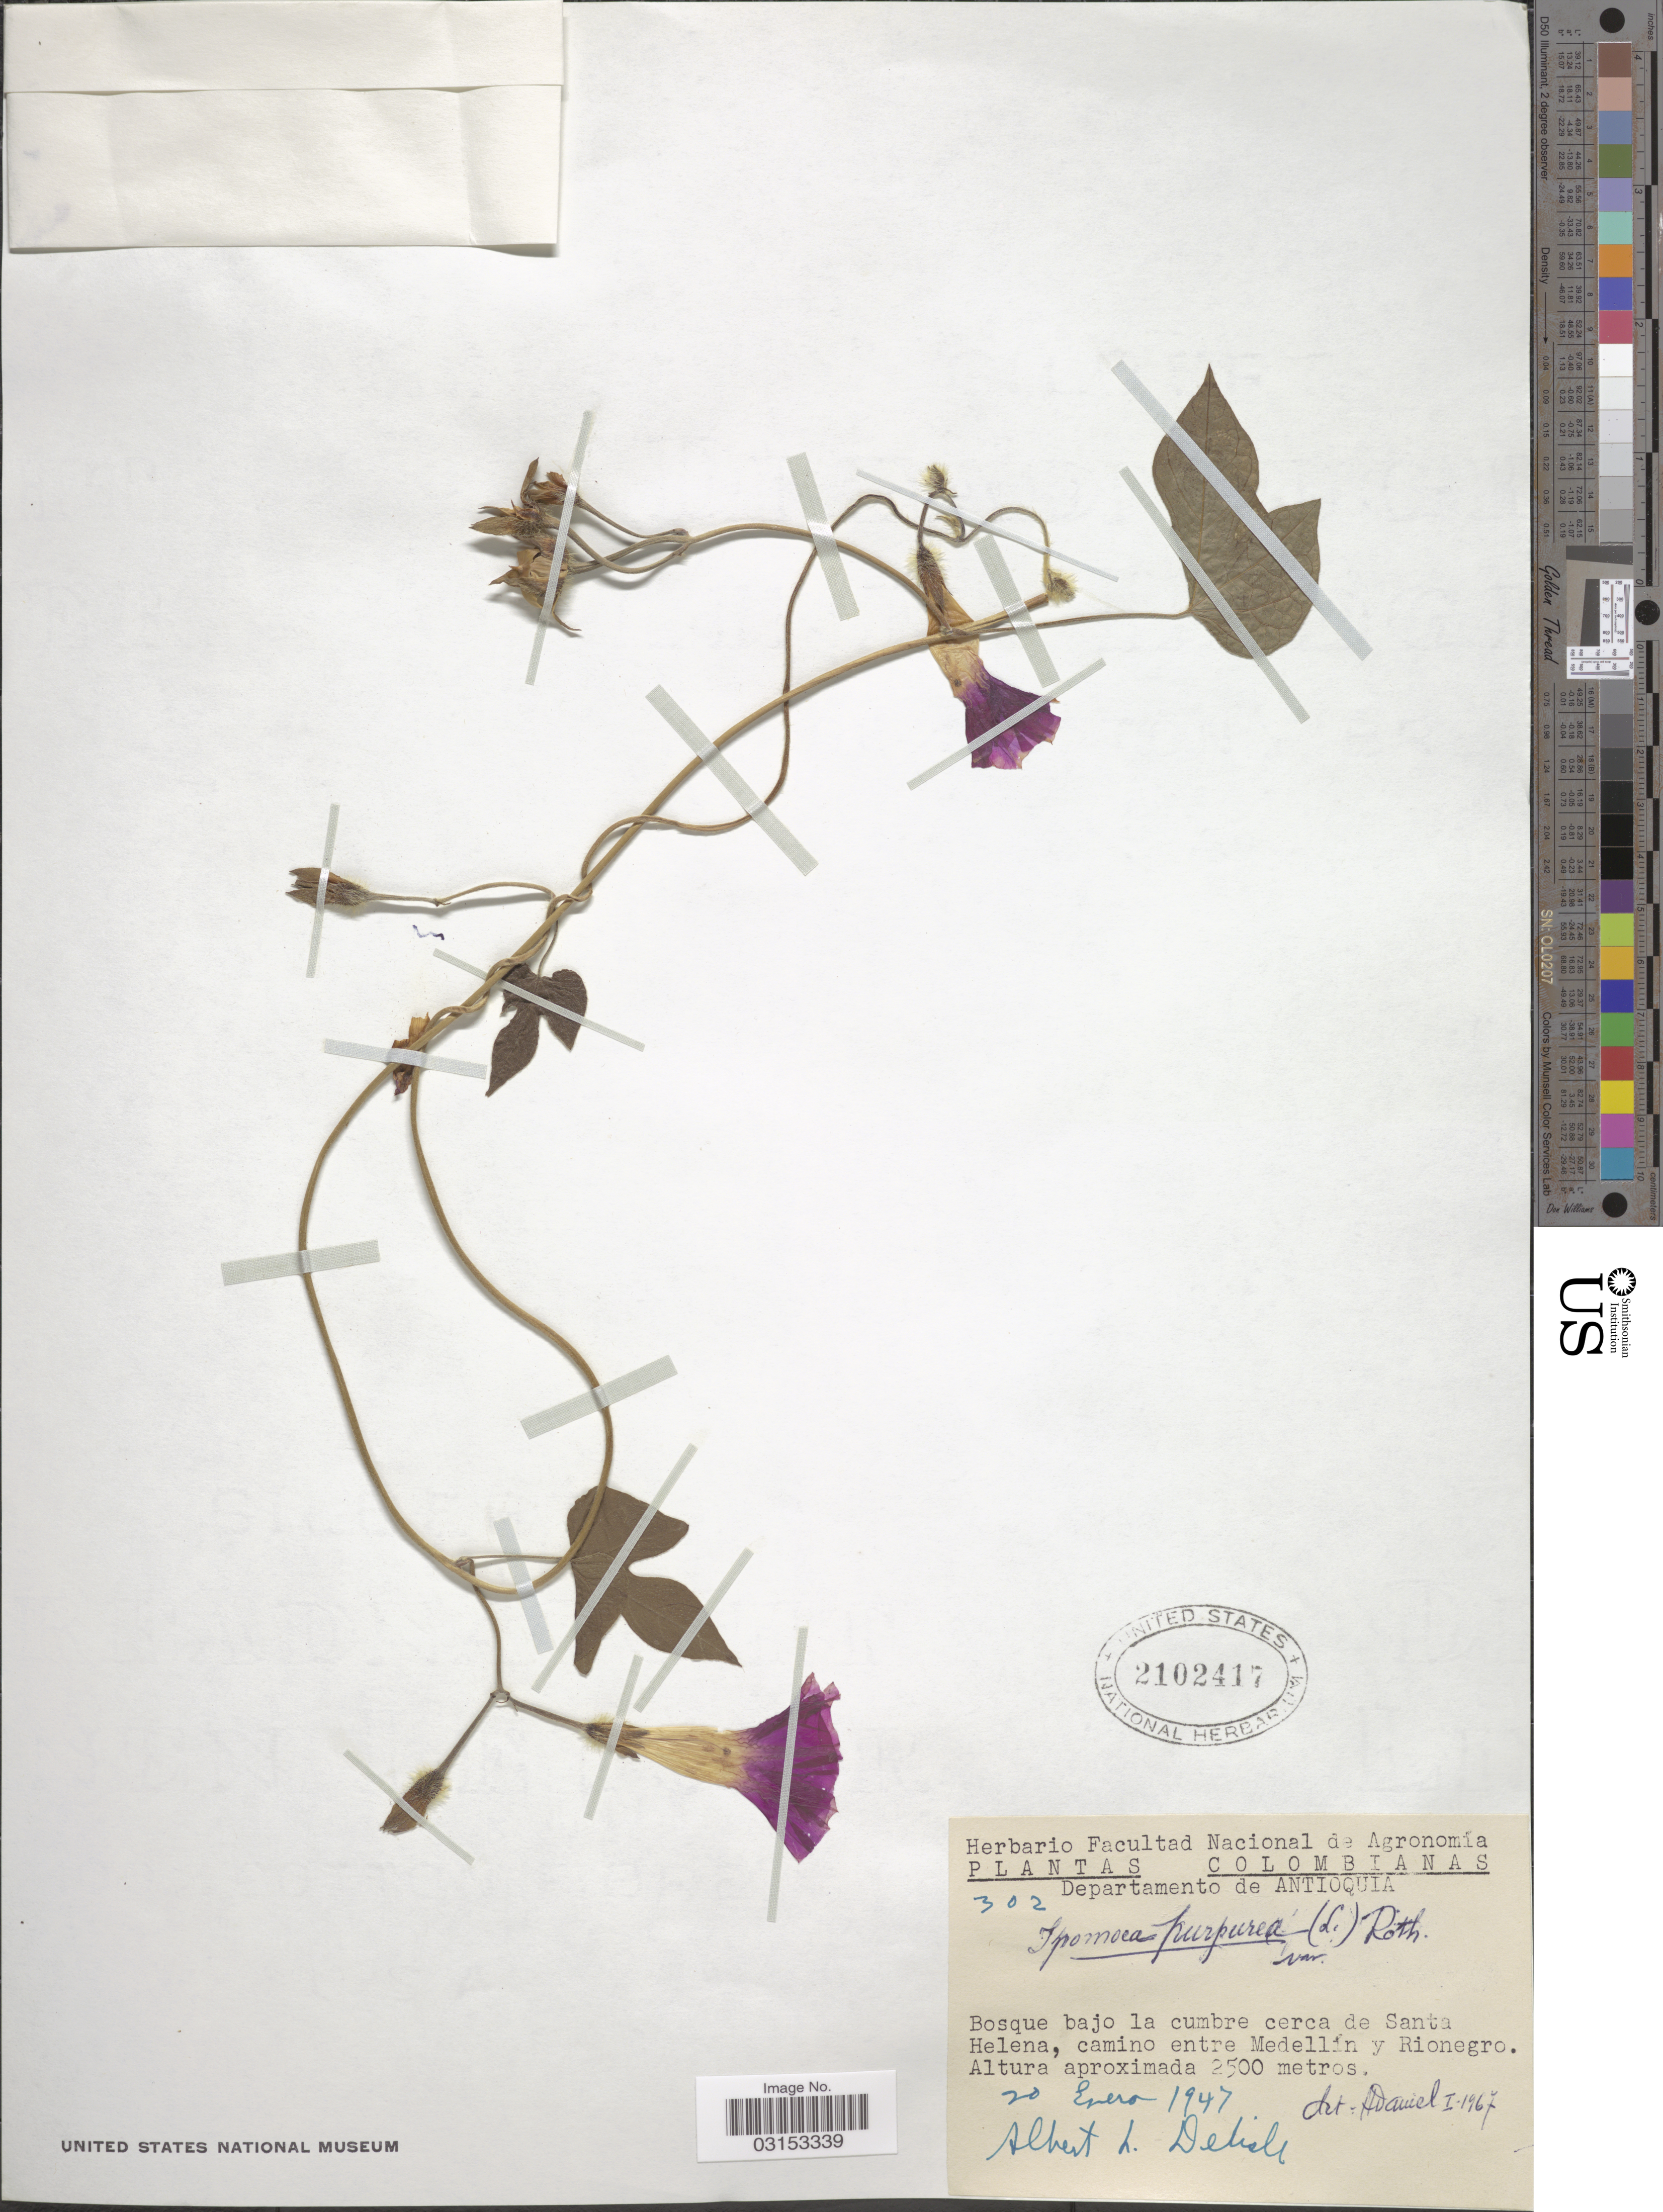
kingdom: Plantae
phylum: Tracheophyta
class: Magnoliopsida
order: Solanales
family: Convolvulaceae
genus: Ipomoea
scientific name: Ipomoea purpurea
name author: (L.) Roth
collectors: A. Delisle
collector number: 302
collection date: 1947-01-20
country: Colombia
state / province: Antioquia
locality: Departamento de Antioquia. Bosque bajo de la cumbre cerca de Santa Helena, camino entre Medellín y Rionegro.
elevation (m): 2500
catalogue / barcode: US 2102417